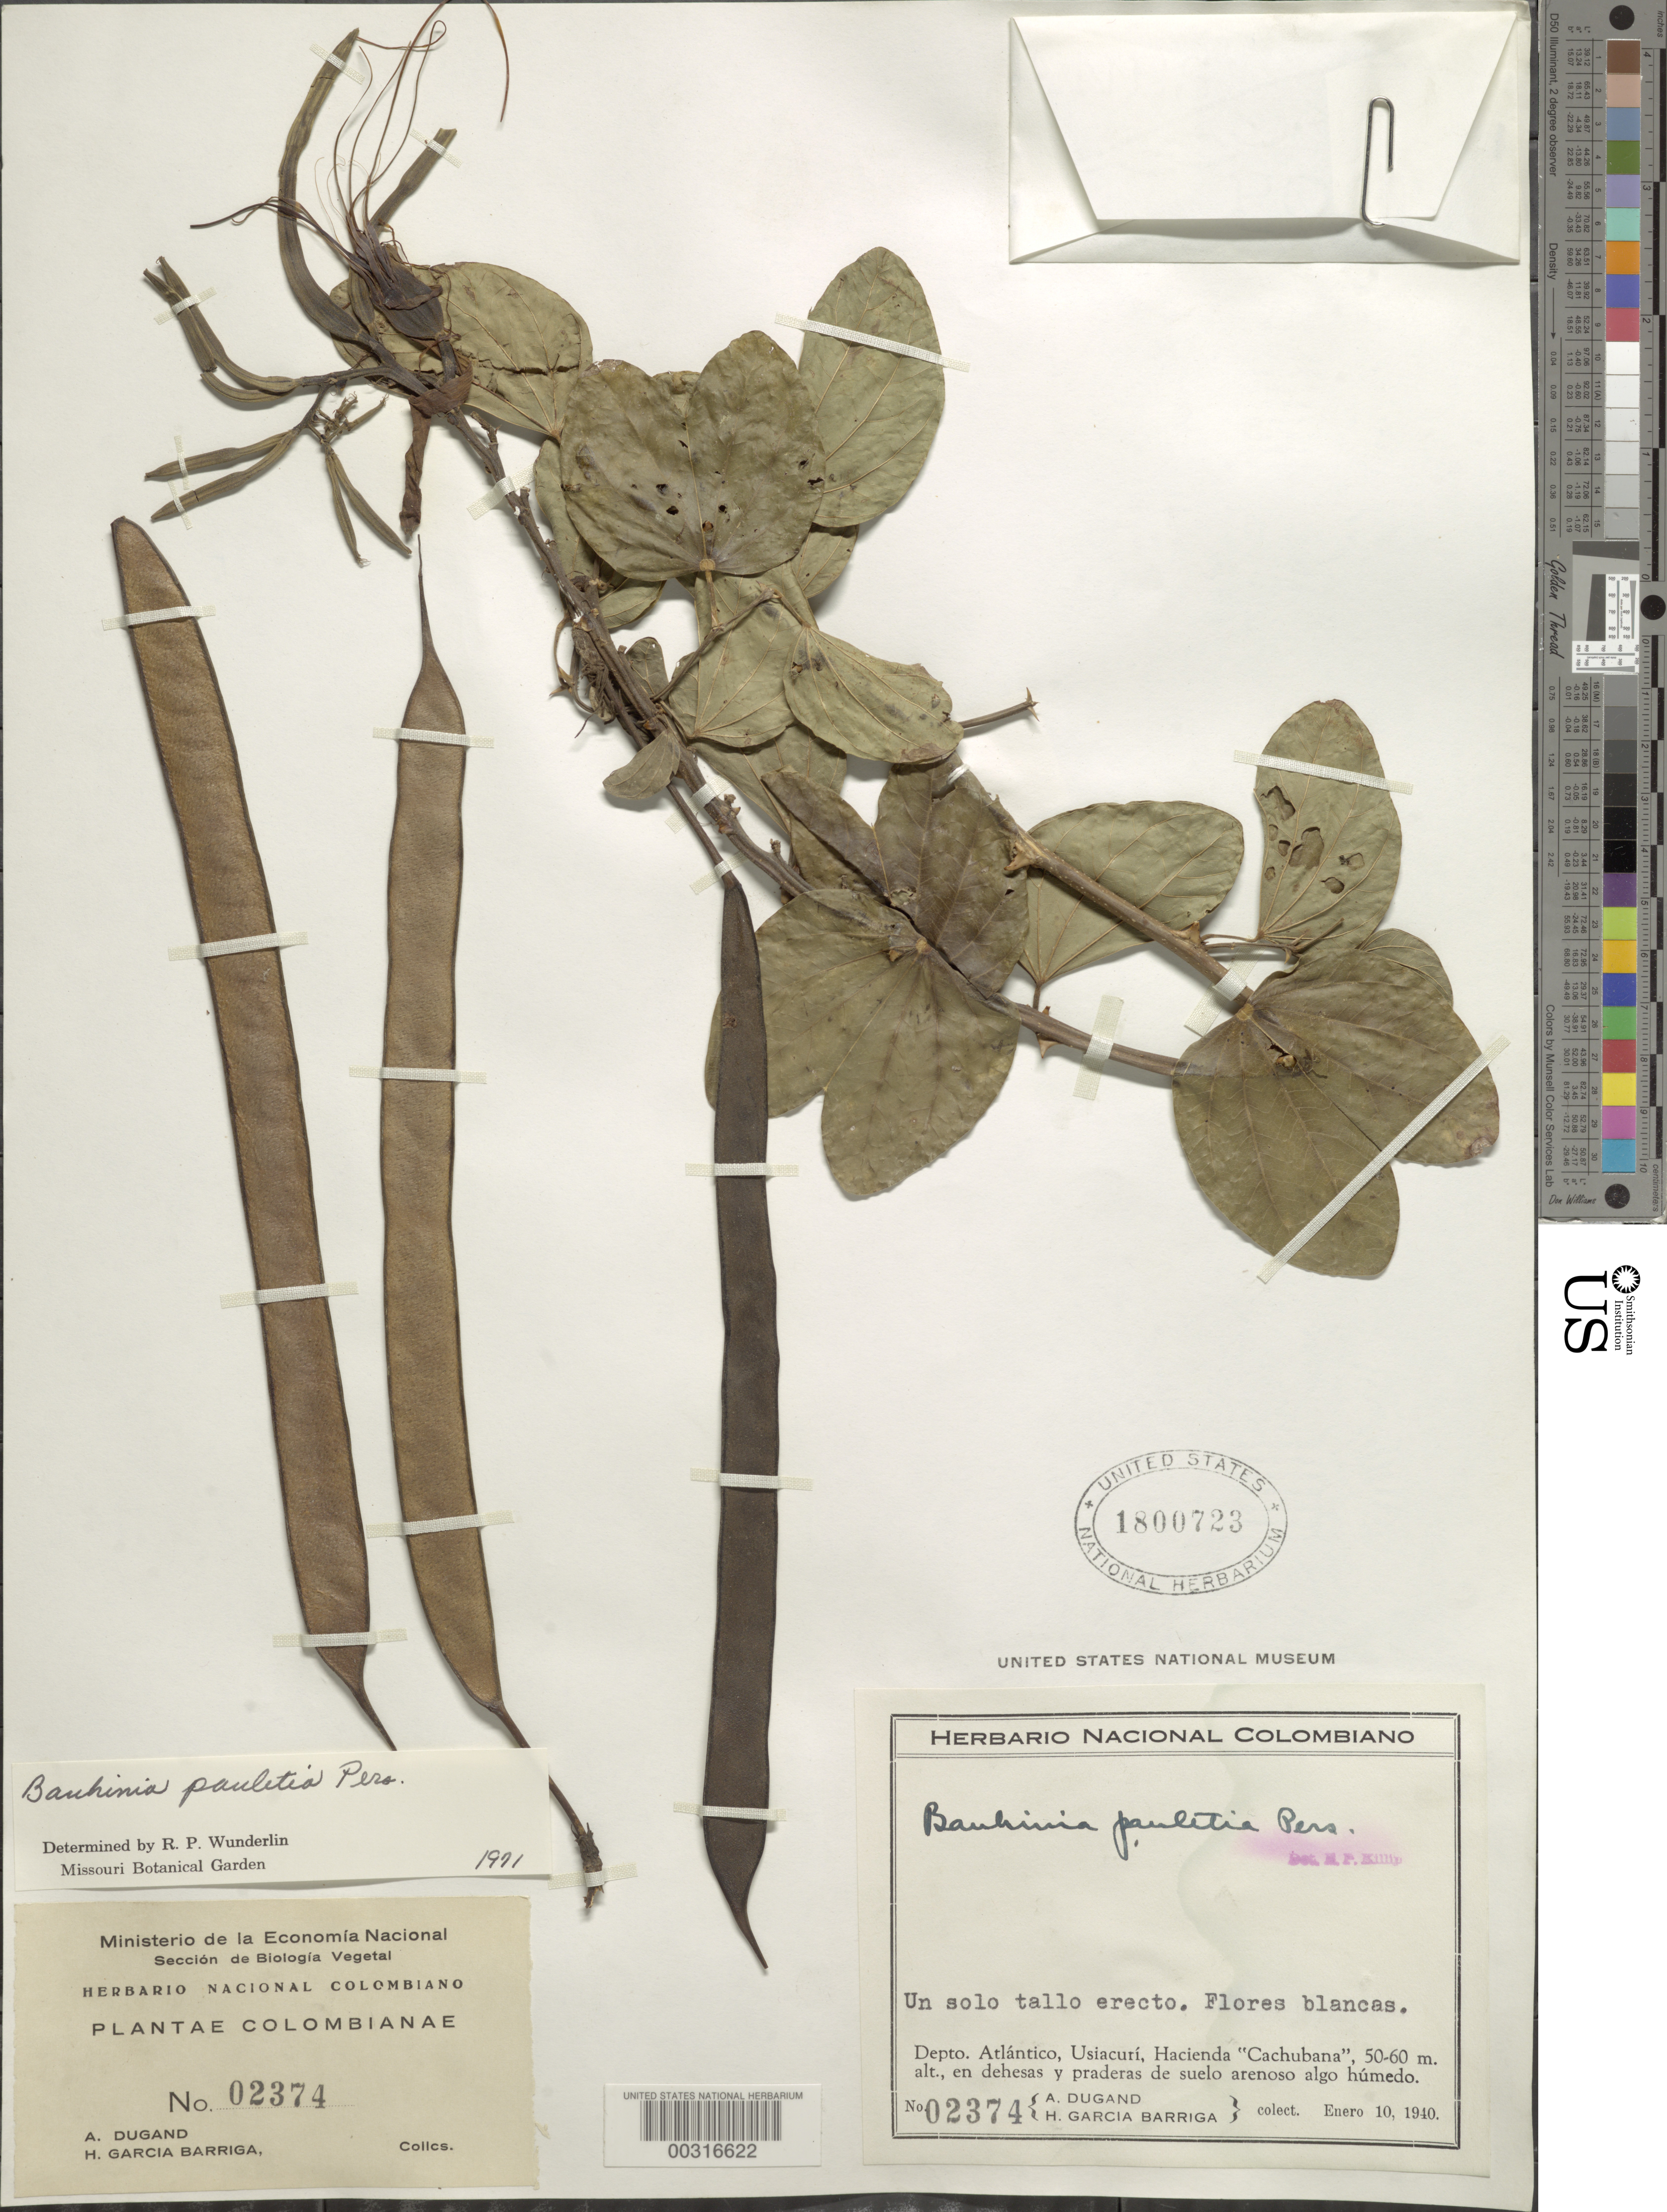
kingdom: Plantae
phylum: Tracheophyta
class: Magnoliopsida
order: Fabales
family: Fabaceae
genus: Bauhinia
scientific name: Bauhinia pauletia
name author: Pers.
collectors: A. Dugand G. & H. García Barriga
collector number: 2374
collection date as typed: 10 Jan 1940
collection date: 1940-01-10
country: Colombia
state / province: Atlántico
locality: Usiacuri, Hacienda "Cachubana"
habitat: Pastures and meadows of sandy soil somewhat moist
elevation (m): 50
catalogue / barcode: US 1800723